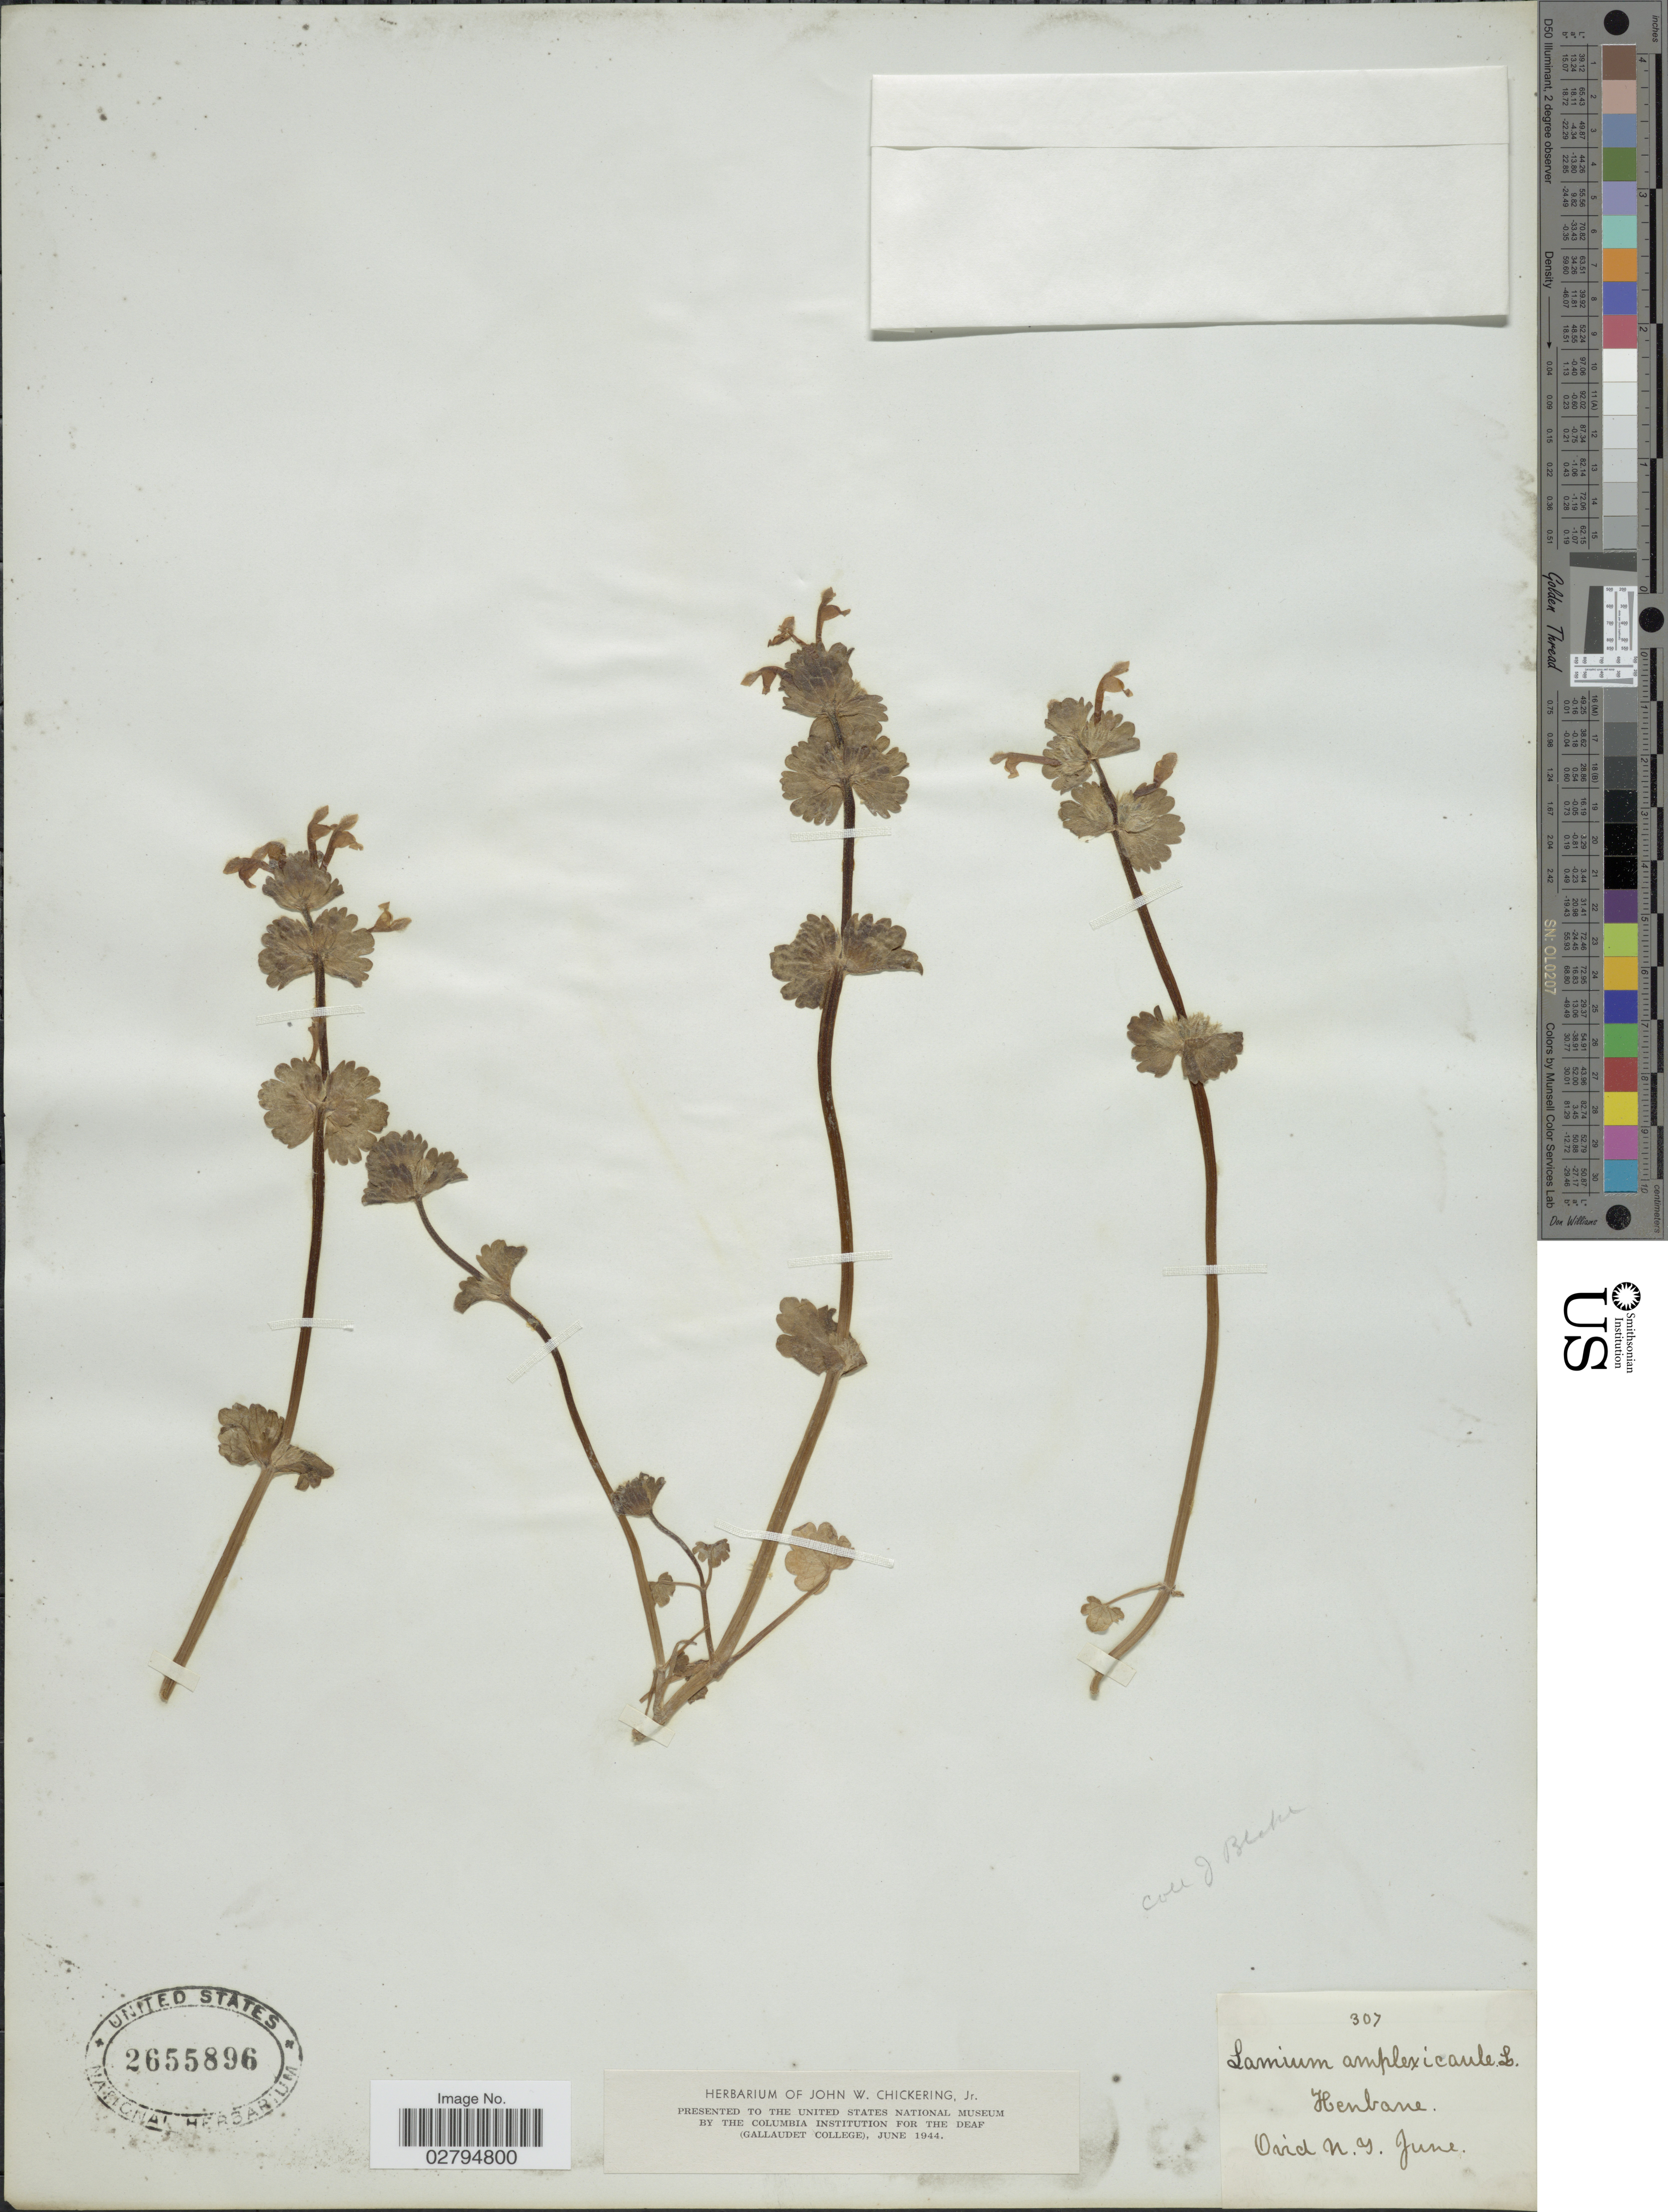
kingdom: Plantae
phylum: Tracheophyta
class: Magnoliopsida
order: Lamiales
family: Lamiaceae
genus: Lamium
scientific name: Lamium amplexicaule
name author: L.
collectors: ex herb. J.W. Chickering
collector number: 307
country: United States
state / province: New York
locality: Ovid.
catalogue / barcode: US 2655896